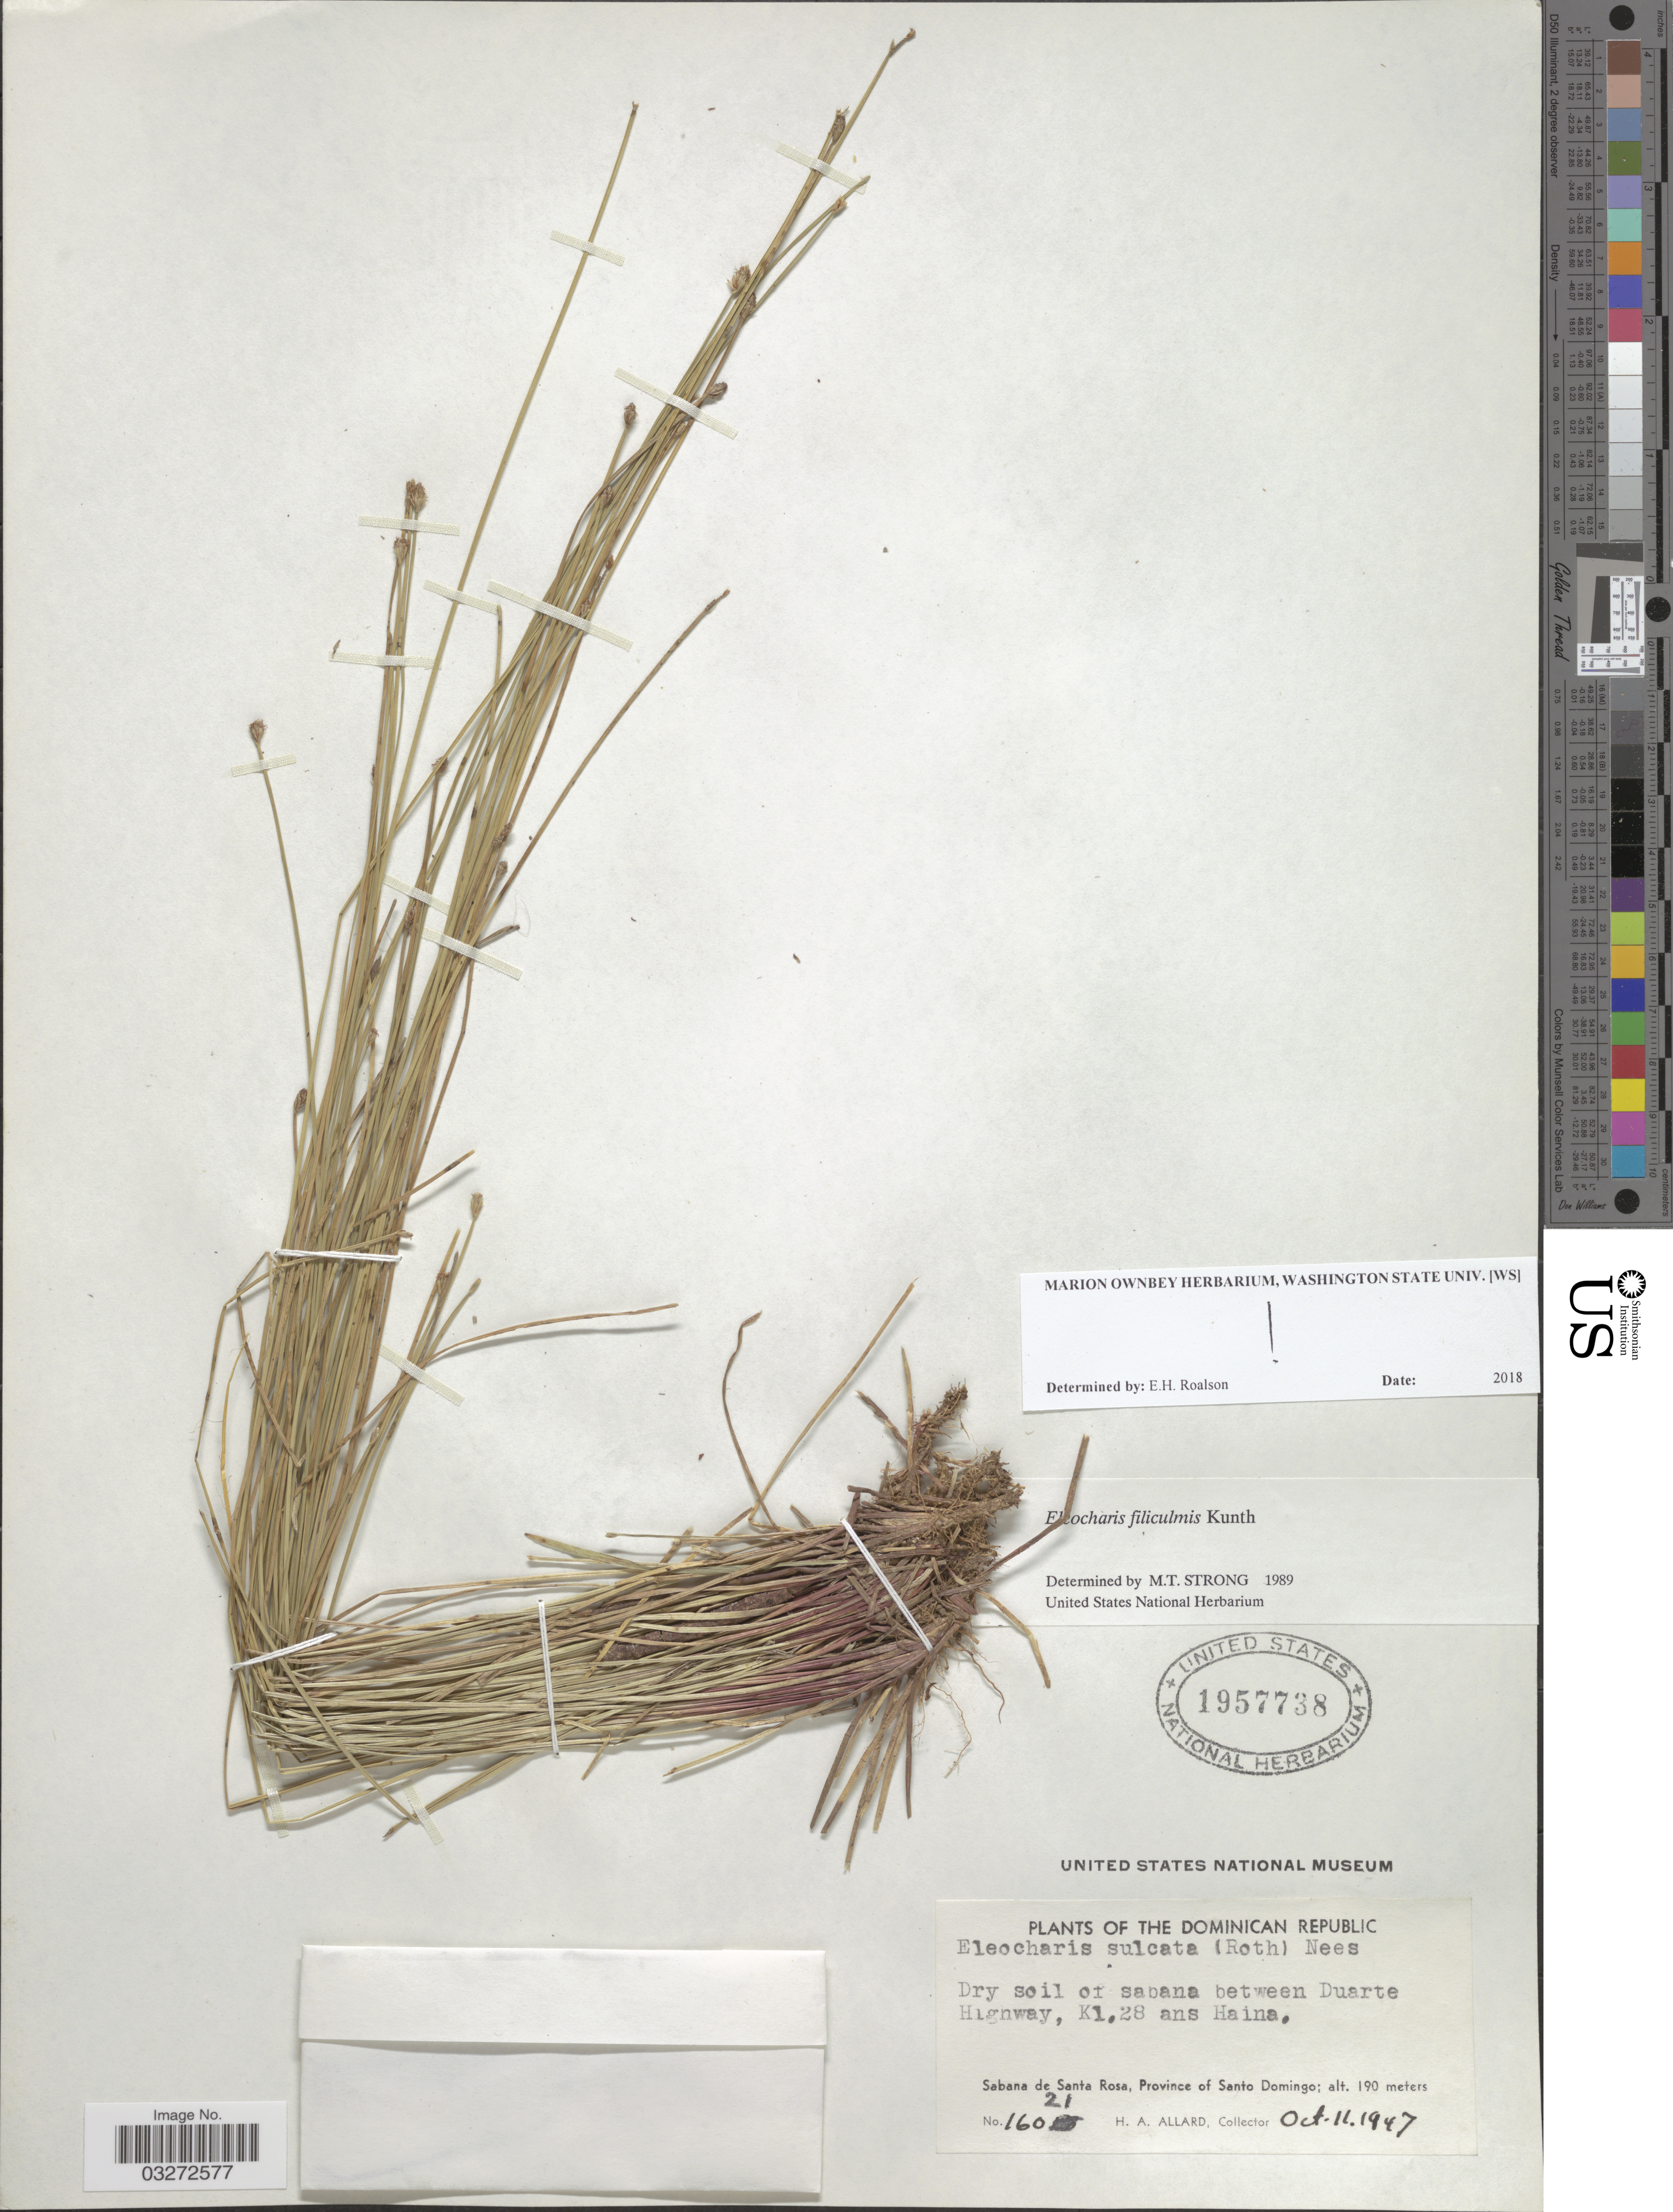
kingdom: Plantae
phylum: Tracheophyta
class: Liliopsida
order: Poales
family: Cyperaceae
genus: Eleocharis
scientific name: Eleocharis filiculmis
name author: Kunth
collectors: H. A. Allard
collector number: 16021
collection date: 1947-10-11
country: Dominican Republic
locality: Dry soil of sabana between Duarte Highway, Kl. 28 ans Haina, Sabana de Santa Rosa. Province of Santo Domingo.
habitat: in dry soil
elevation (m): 190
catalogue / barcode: US 1957738